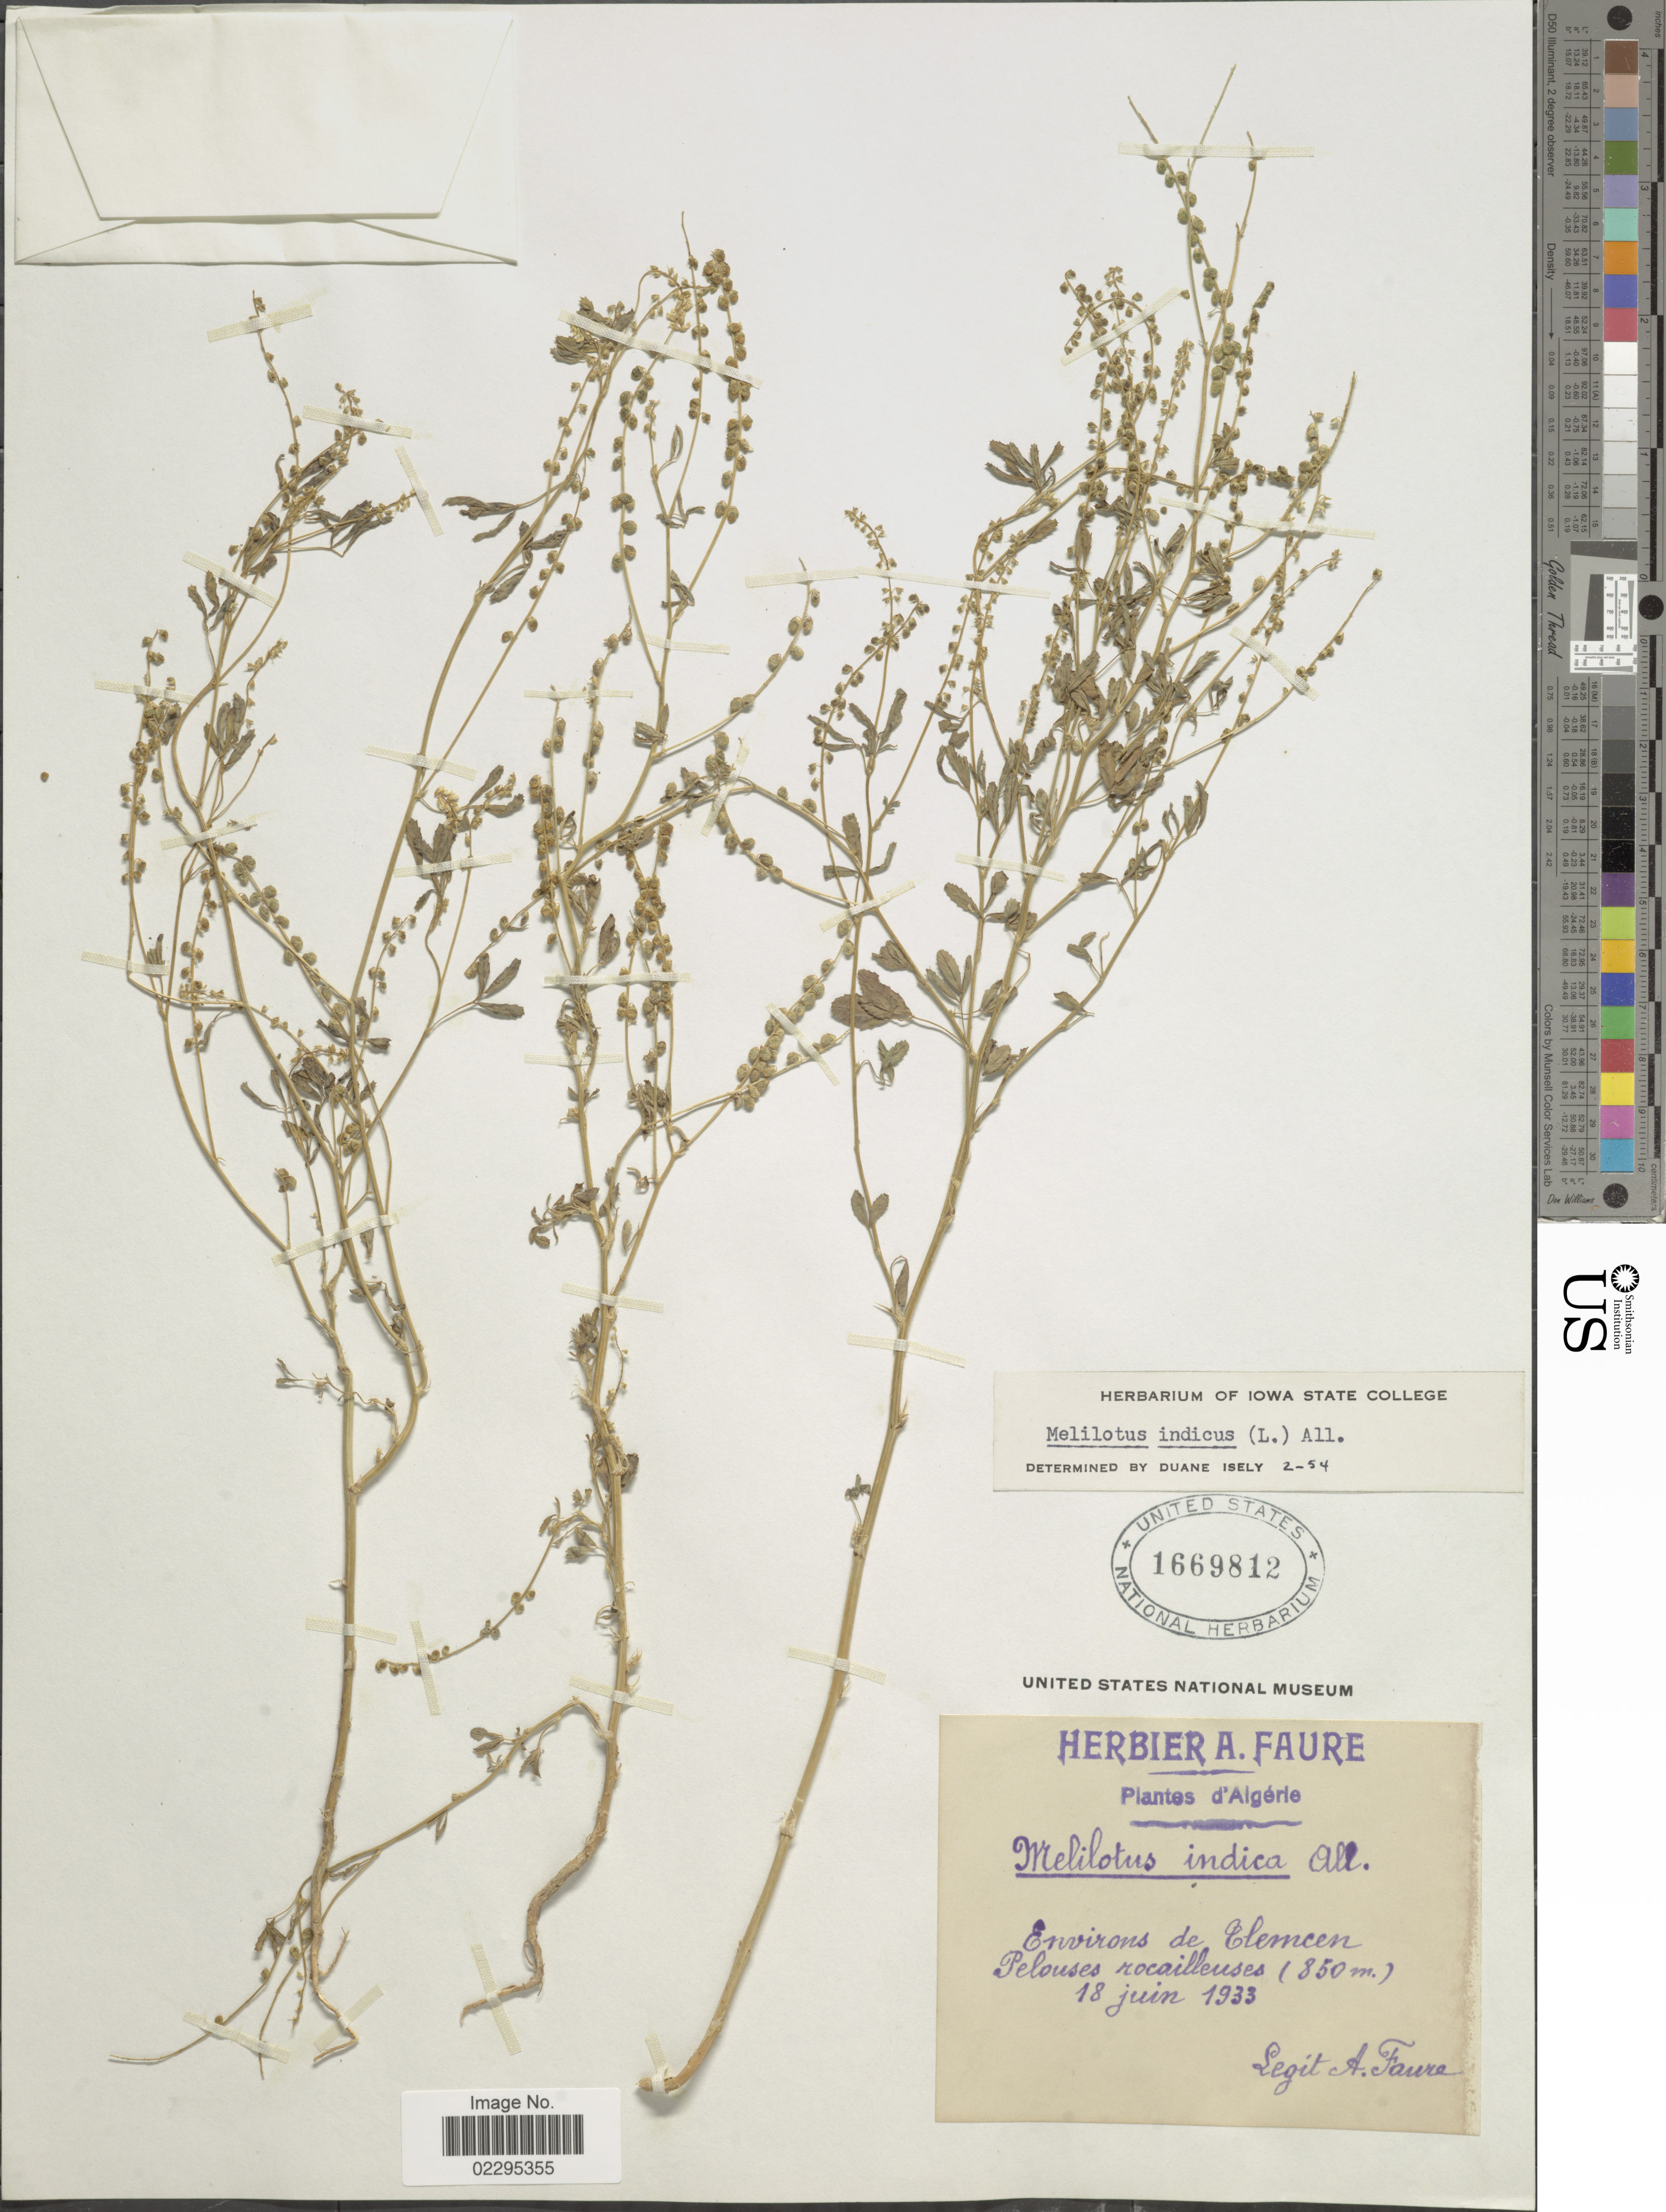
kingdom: Plantae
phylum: Tracheophyta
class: Magnoliopsida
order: Fabales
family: Fabaceae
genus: Melilotus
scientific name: Melilotus indicus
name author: (L.) All.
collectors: A. Faure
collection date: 1933-06-18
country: Algeria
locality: D'Algerie, Environs de Clemcen, Pelouses rocailleuses.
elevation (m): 850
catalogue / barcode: US 1669812